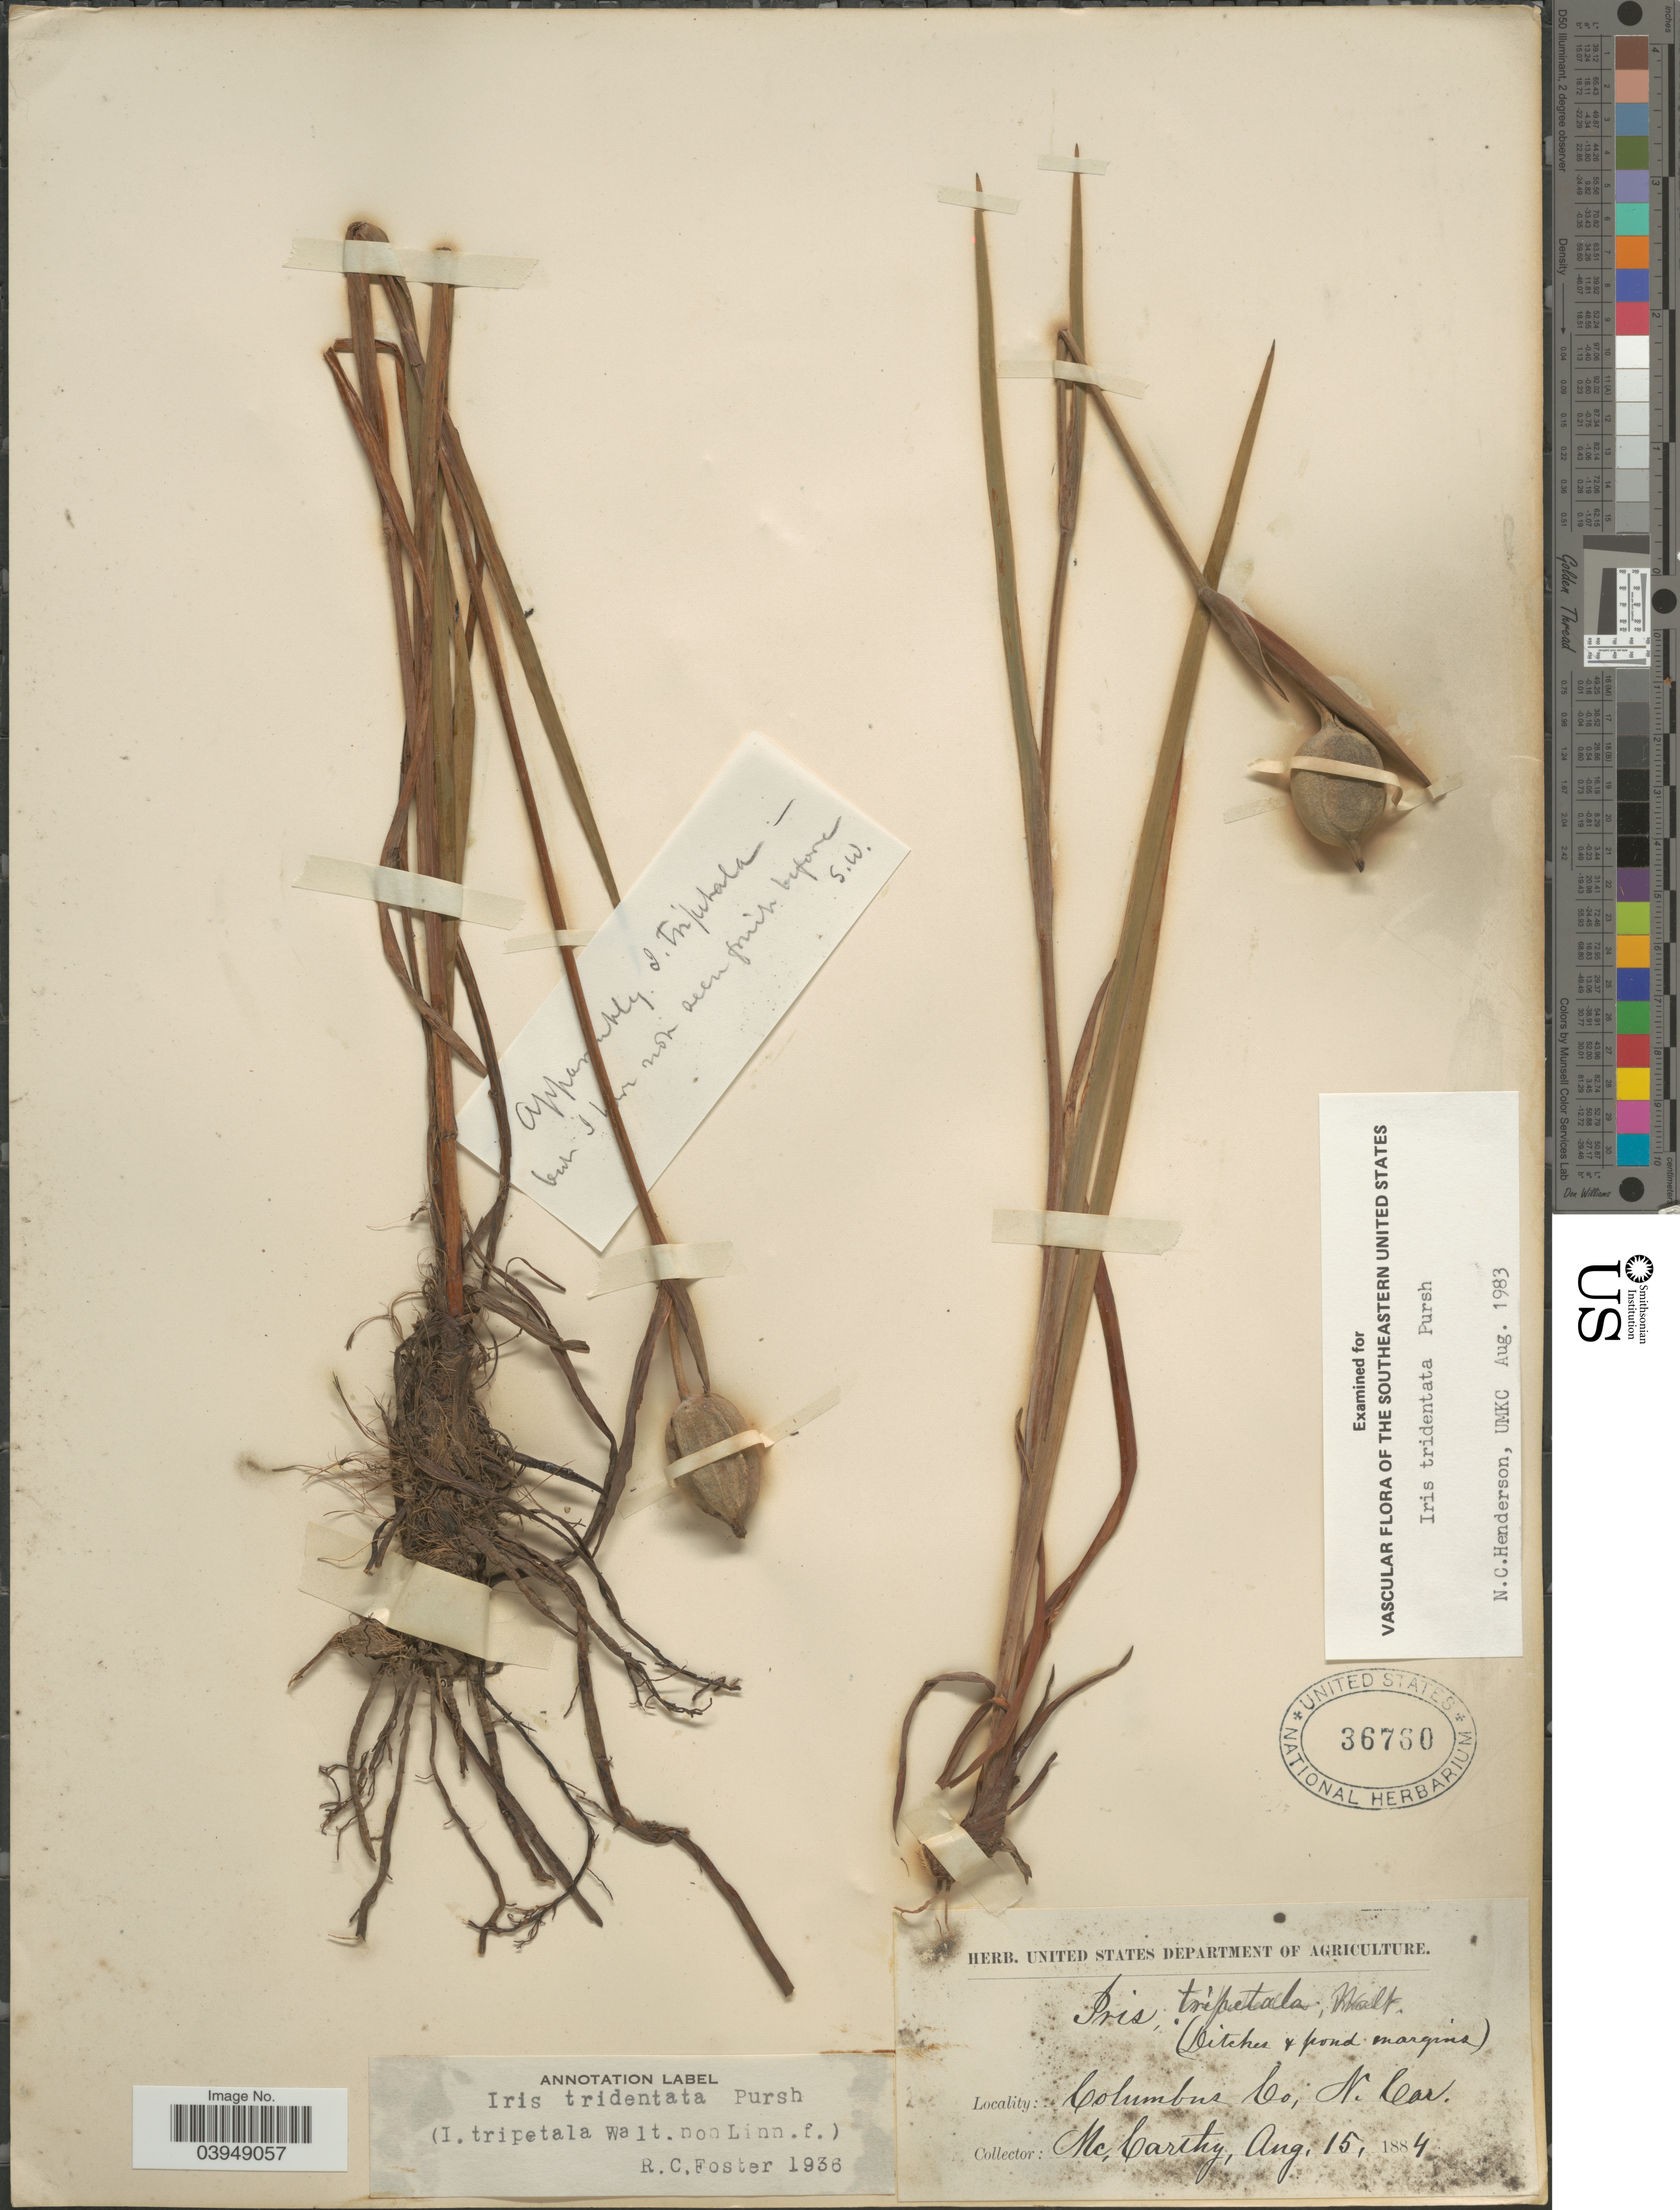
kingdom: Plantae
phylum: Tracheophyta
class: Liliopsida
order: Asparagales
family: Iridaceae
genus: Iris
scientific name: Iris tridentata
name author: Pursh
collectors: -- McCarthy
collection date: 1884-08-15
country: United States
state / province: North Carolina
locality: Columbus Co.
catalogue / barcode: US 36760